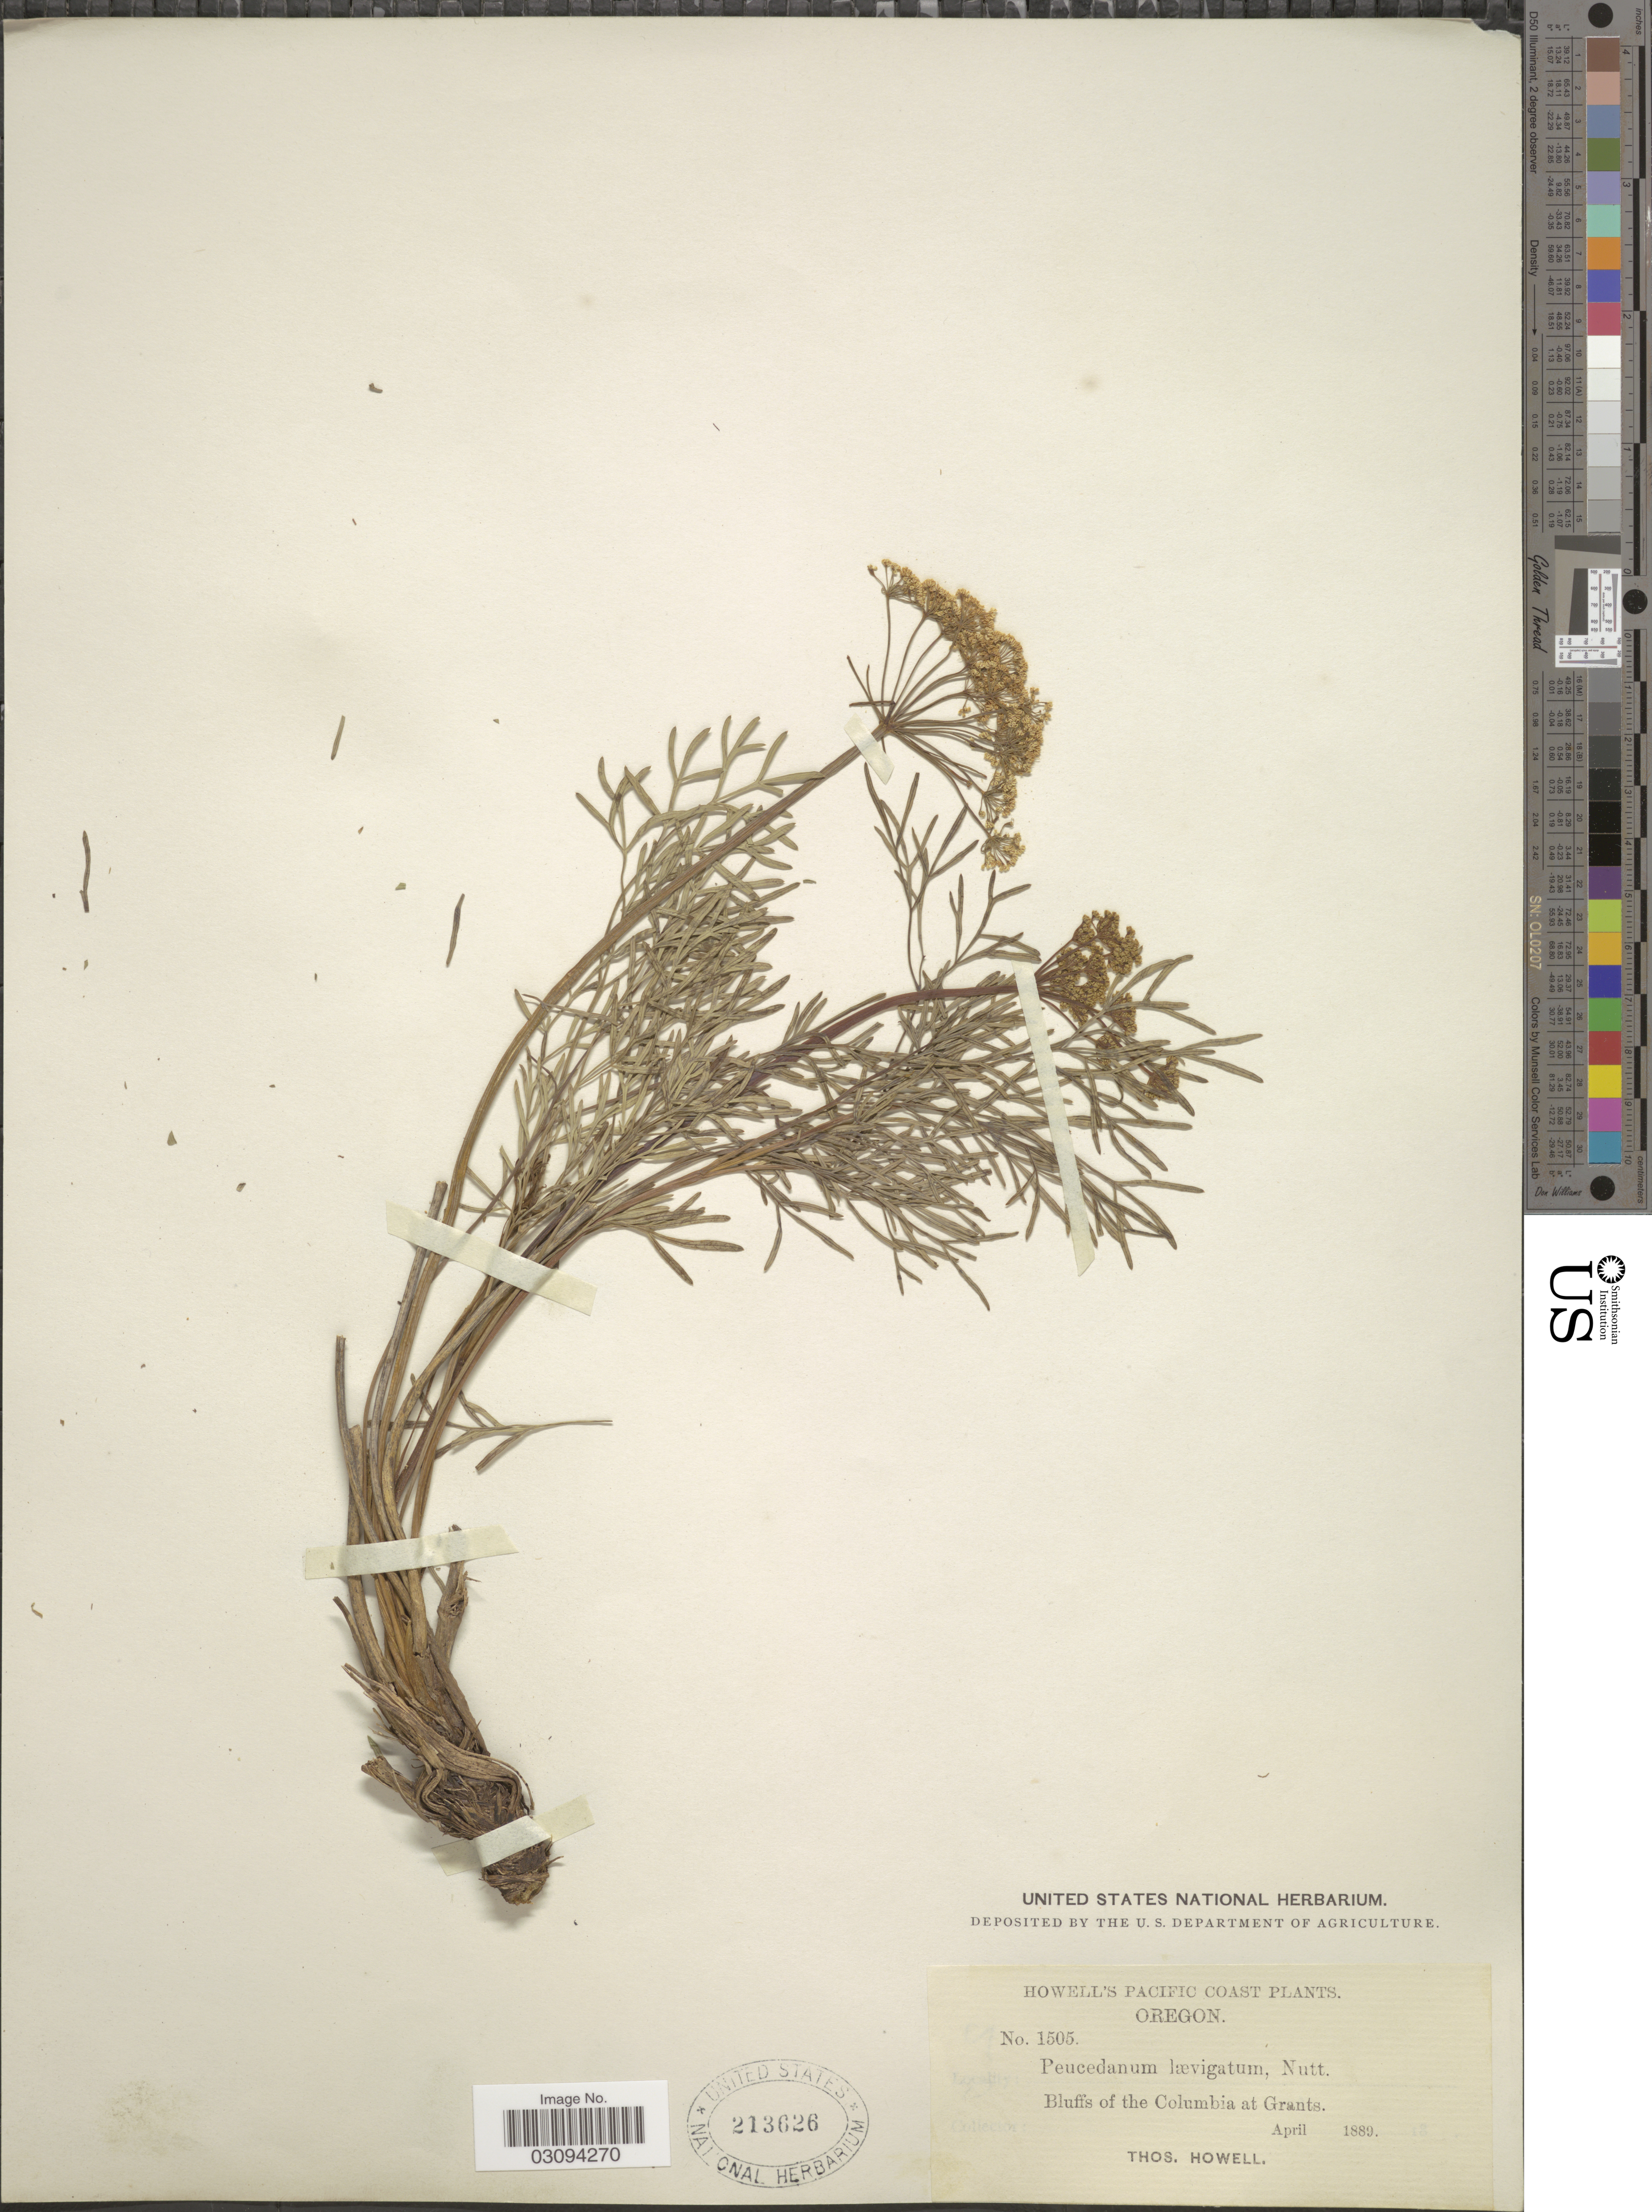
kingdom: Plantae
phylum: Tracheophyta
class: Magnoliopsida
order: Apiales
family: Apiaceae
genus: Lomatium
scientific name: Lomatium laevigatum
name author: (Nutt.) J.M. Coult. & Rose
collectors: T. Howell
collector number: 1505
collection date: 1889-04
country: United States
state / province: Oregon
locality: Pacific Coast. Bluffs of the Columbia at Grants.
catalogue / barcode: US 213626